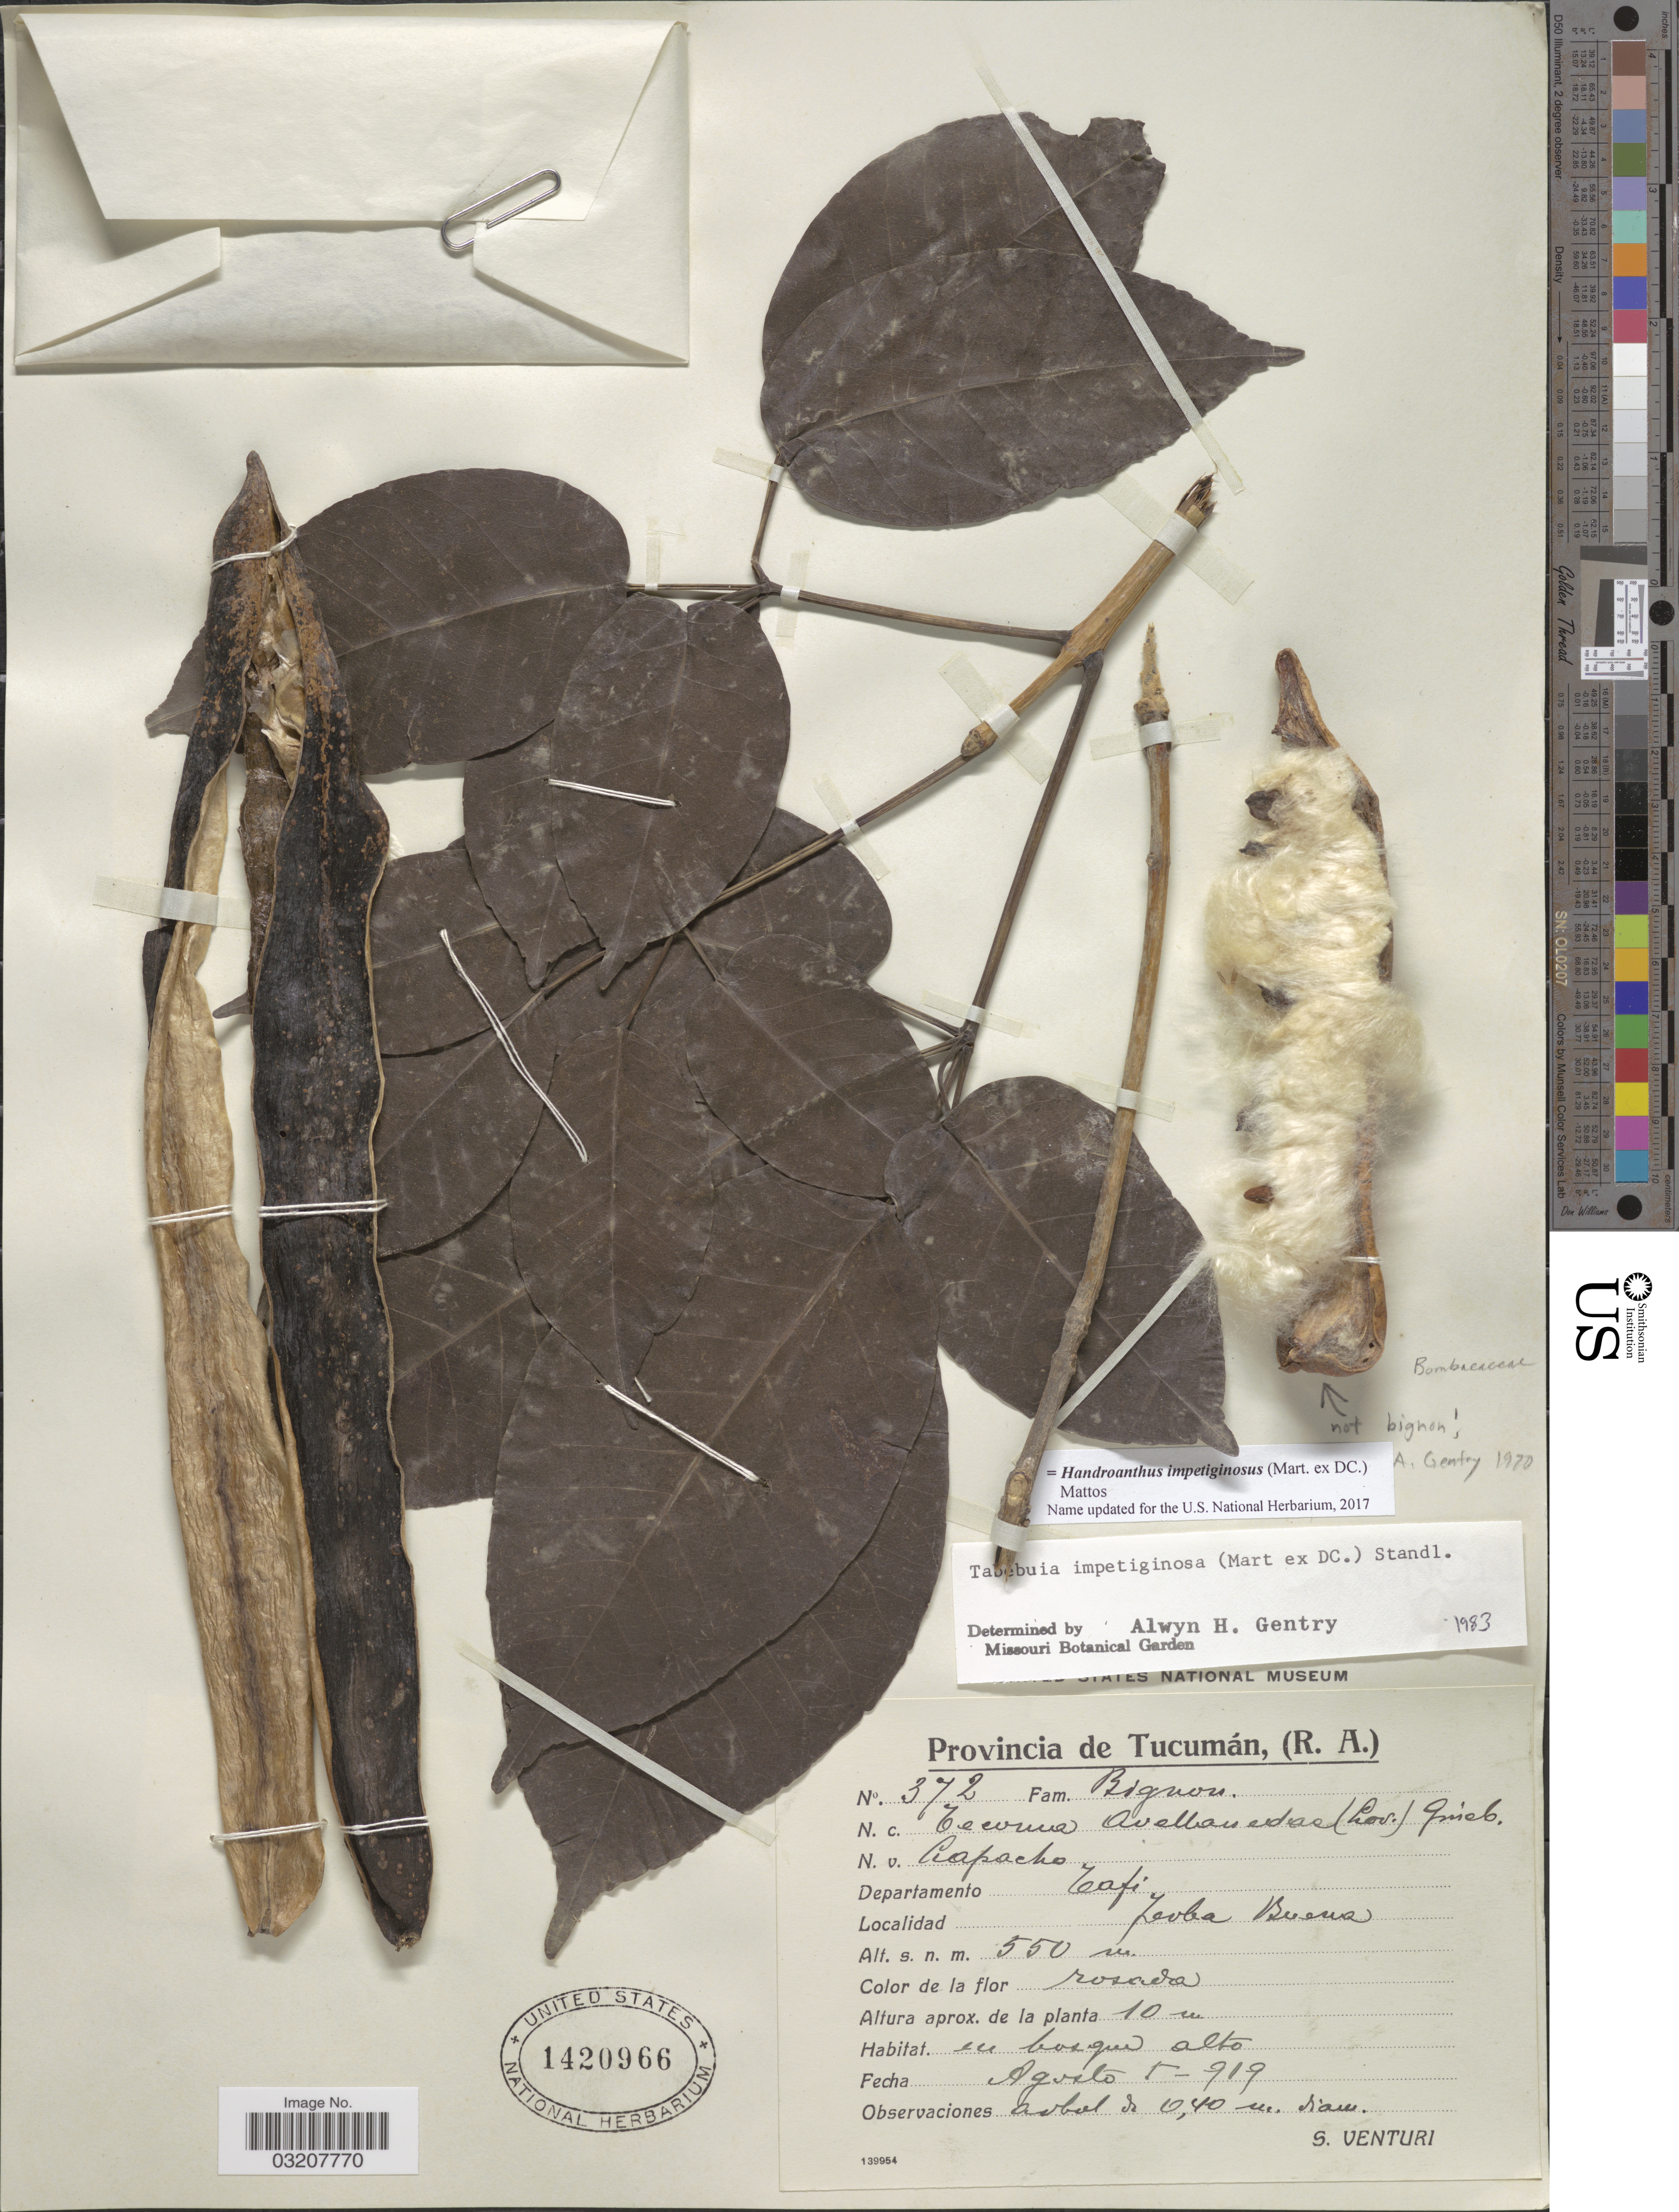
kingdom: Plantae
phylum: Tracheophyta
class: Magnoliopsida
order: Lamiales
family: Bignoniaceae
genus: Handroanthus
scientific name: Handroanthus impetiginosus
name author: (Mart. ex DC.) Mattos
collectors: S. Venturi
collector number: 372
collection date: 1919-08-05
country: Argentina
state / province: Tucuman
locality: Departamento Tafi, Jerba Buena.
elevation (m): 550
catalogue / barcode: US 1420966